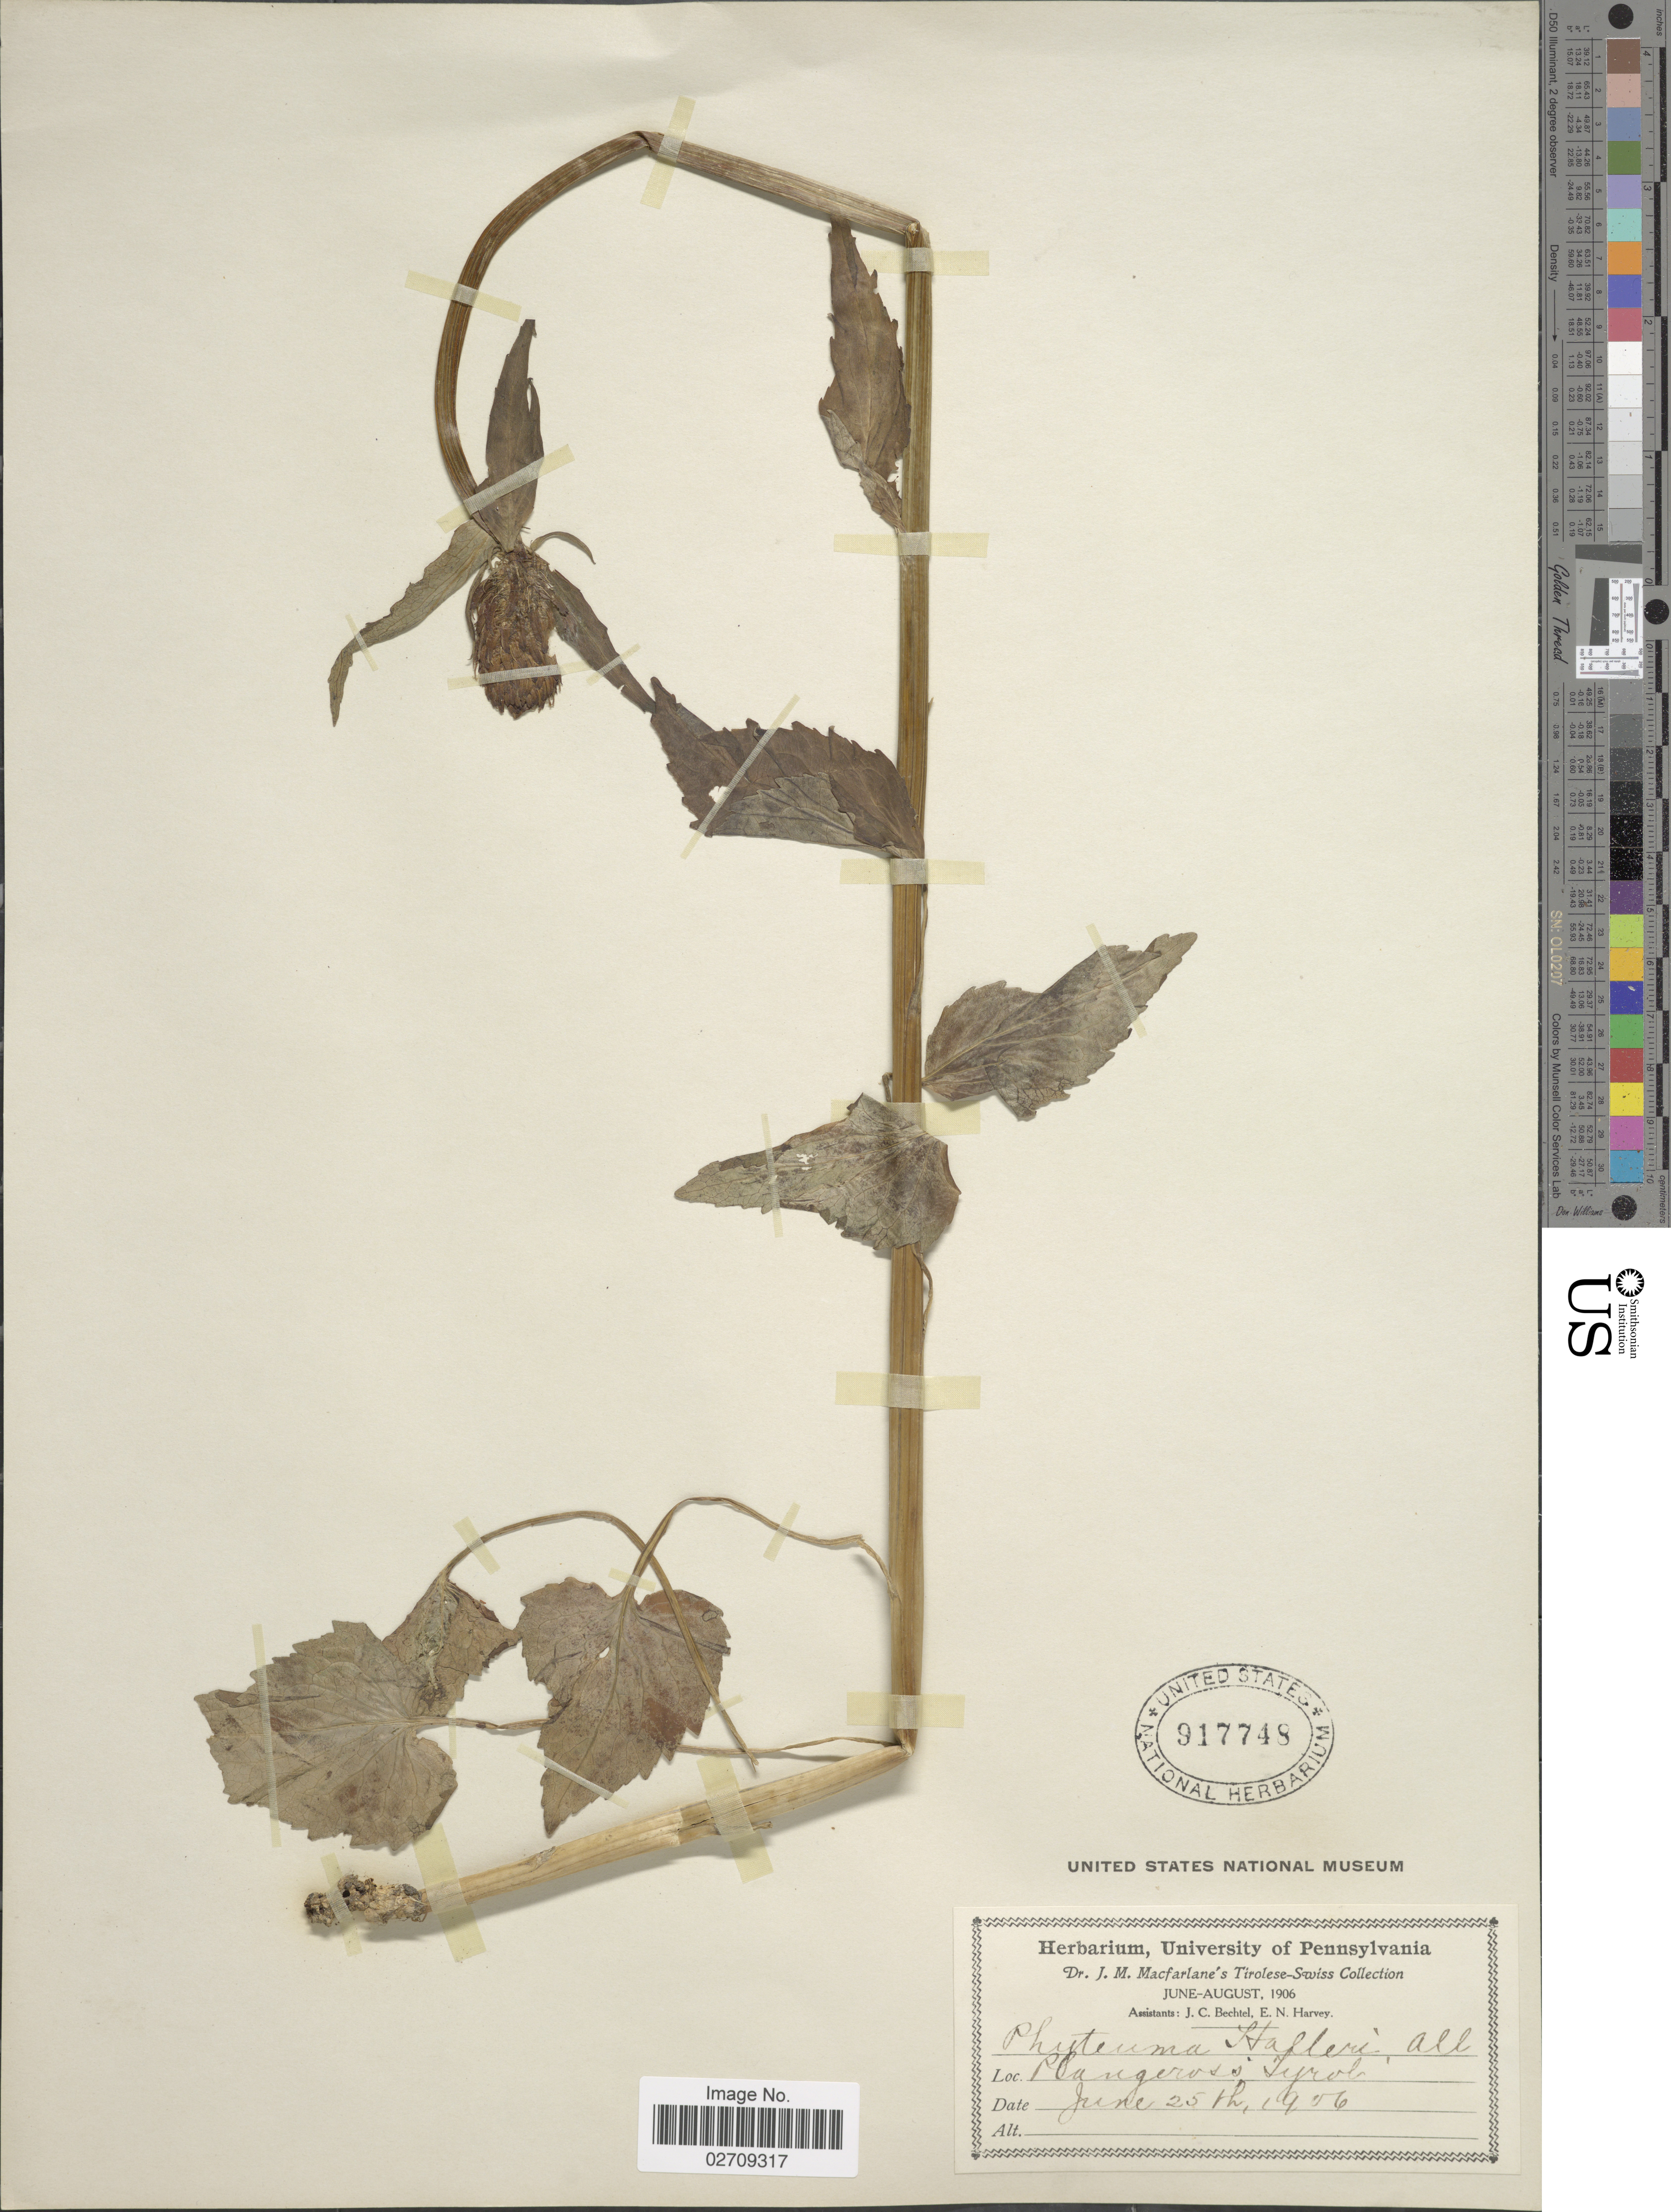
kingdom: Plantae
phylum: Tracheophyta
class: Magnoliopsida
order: Asterales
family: Campanulaceae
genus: Phyteuma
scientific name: Phyteuma halleri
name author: All.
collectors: J. Macfarlane, J. Bechtel & E. Harvey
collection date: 1906-06-25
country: Austria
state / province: Tirol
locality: Tirolese-Swiss, Plangeruss Tyrol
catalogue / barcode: US 917748